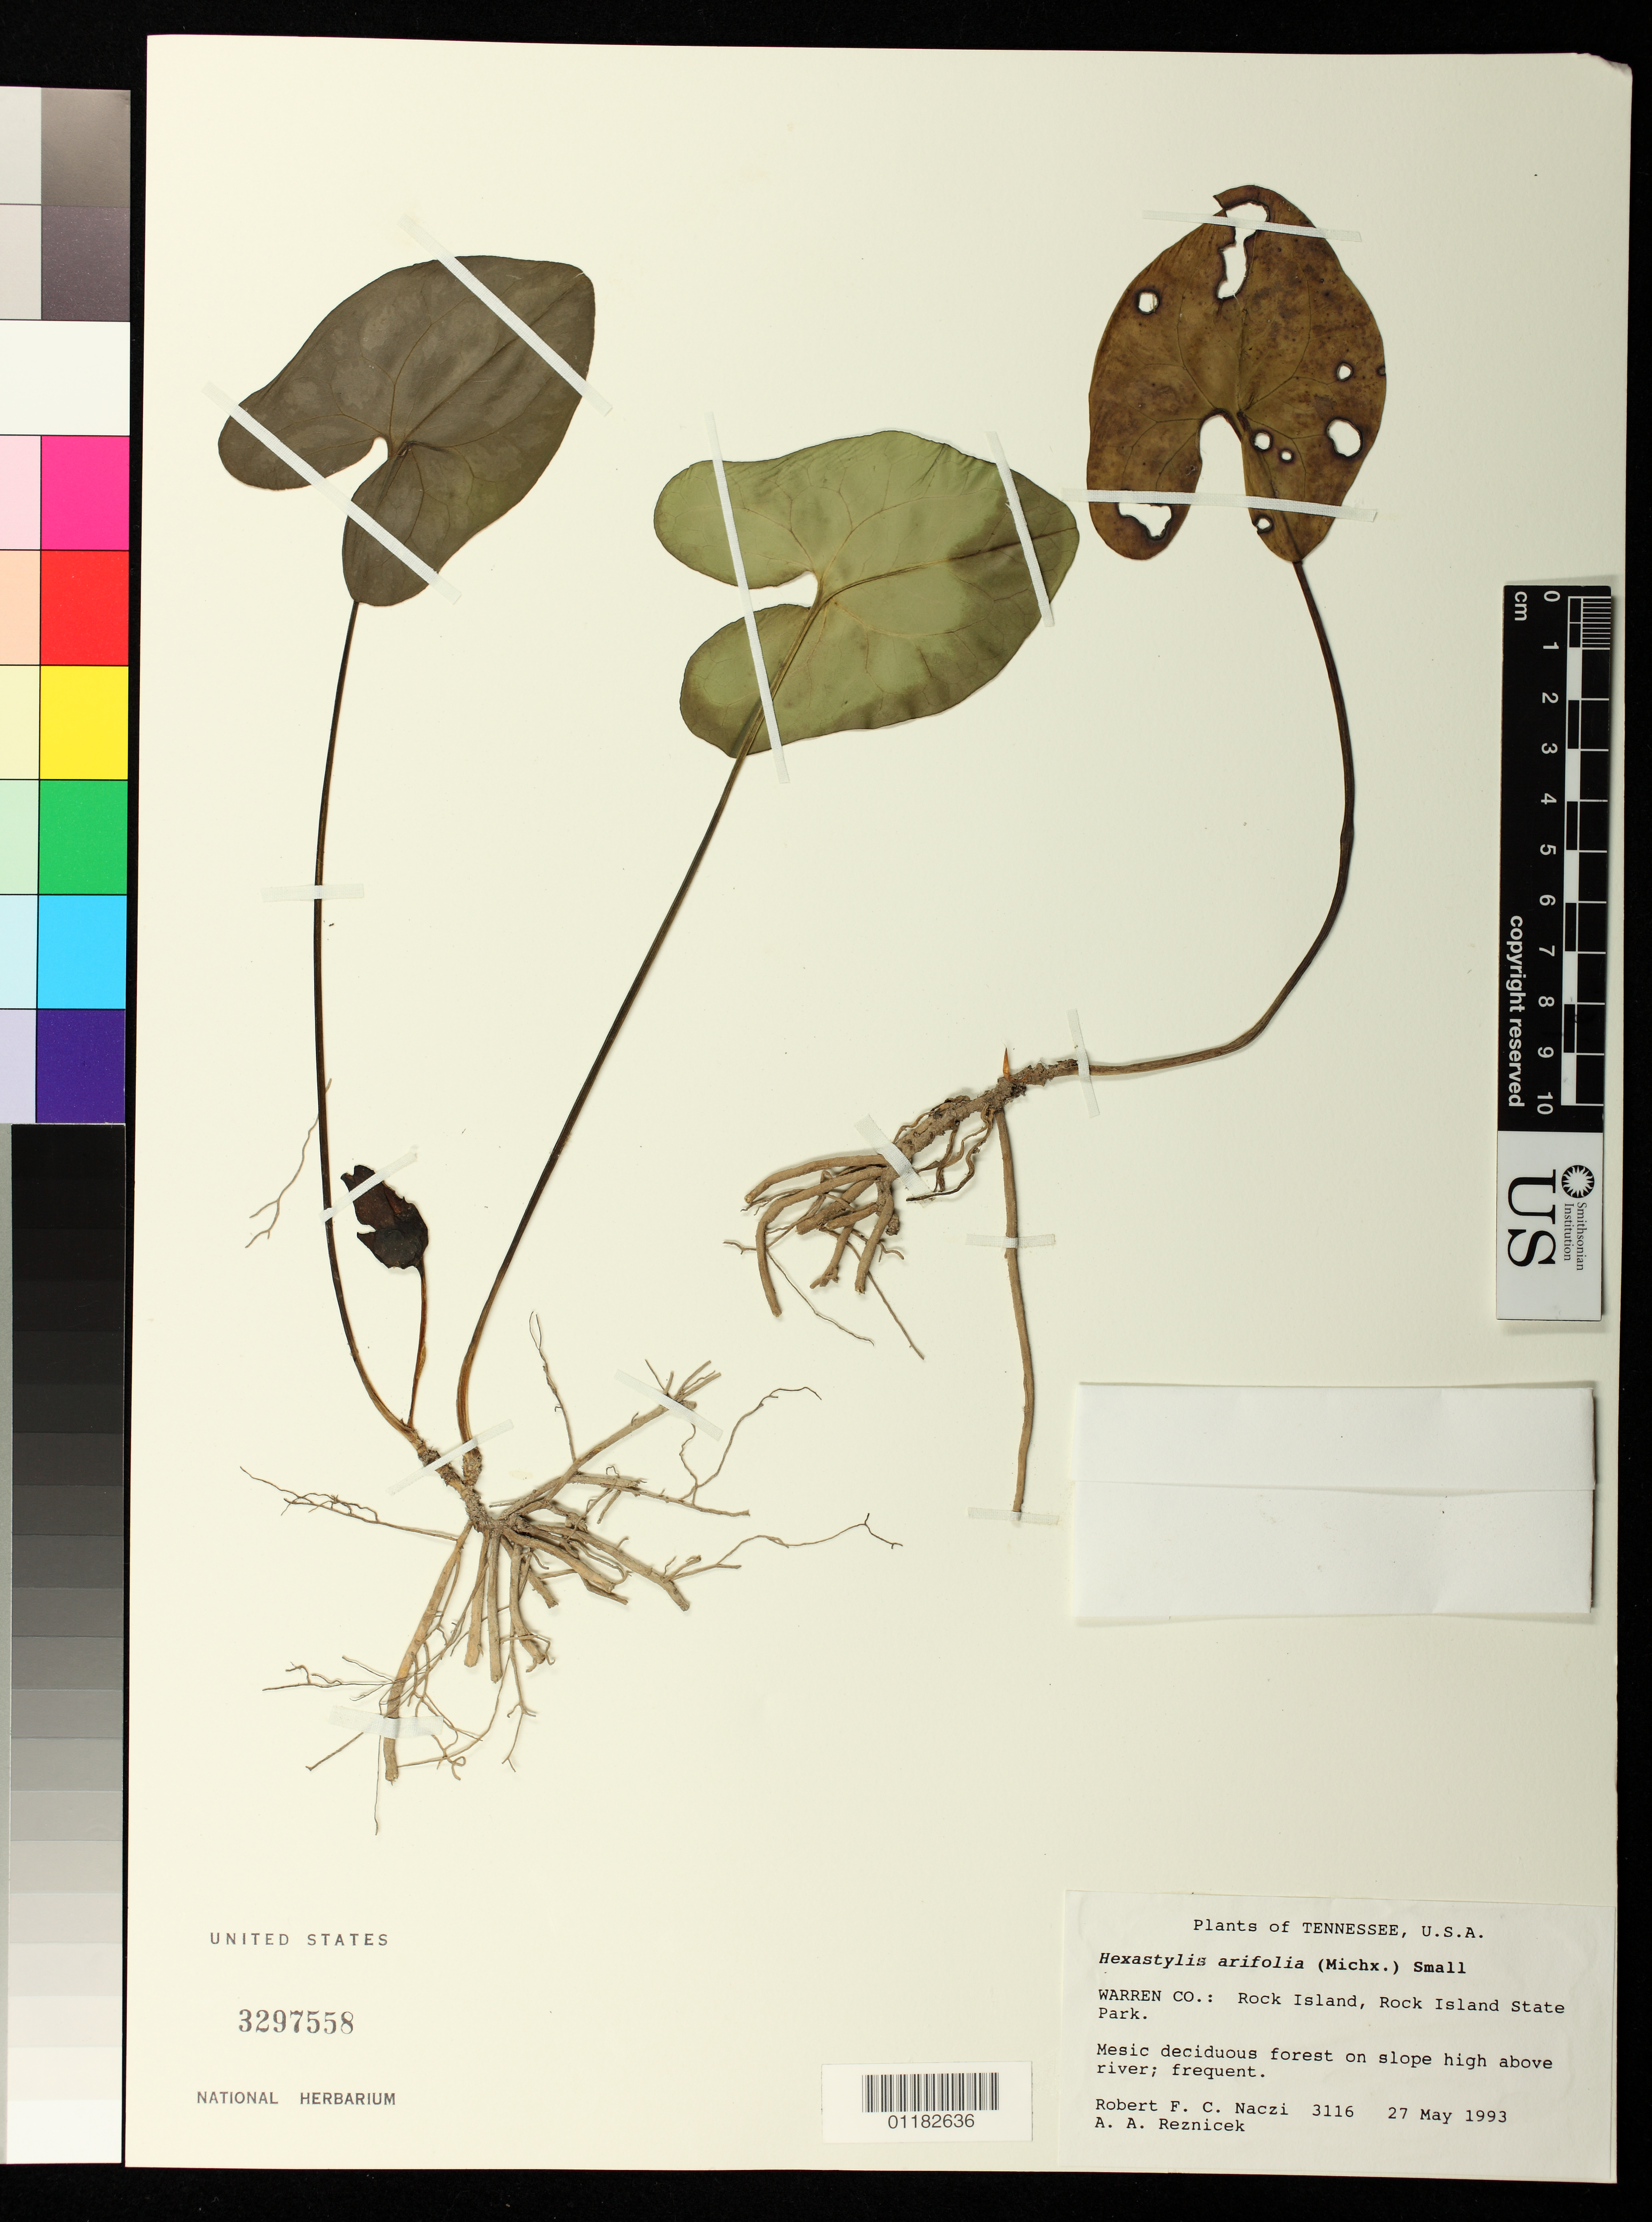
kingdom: Plantae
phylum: Tracheophyta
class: Magnoliopsida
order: Piperales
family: Aristolochiaceae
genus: Hexastylis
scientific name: Hexastylis arifolia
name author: (Michx.) Small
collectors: R. F. C. Naczi & A. A. Reznicek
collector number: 3116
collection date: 1993-05-27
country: United States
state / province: Tennessee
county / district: Warren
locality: Warren County: Rock Island, Rock Island State Park.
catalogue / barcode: US 3297558